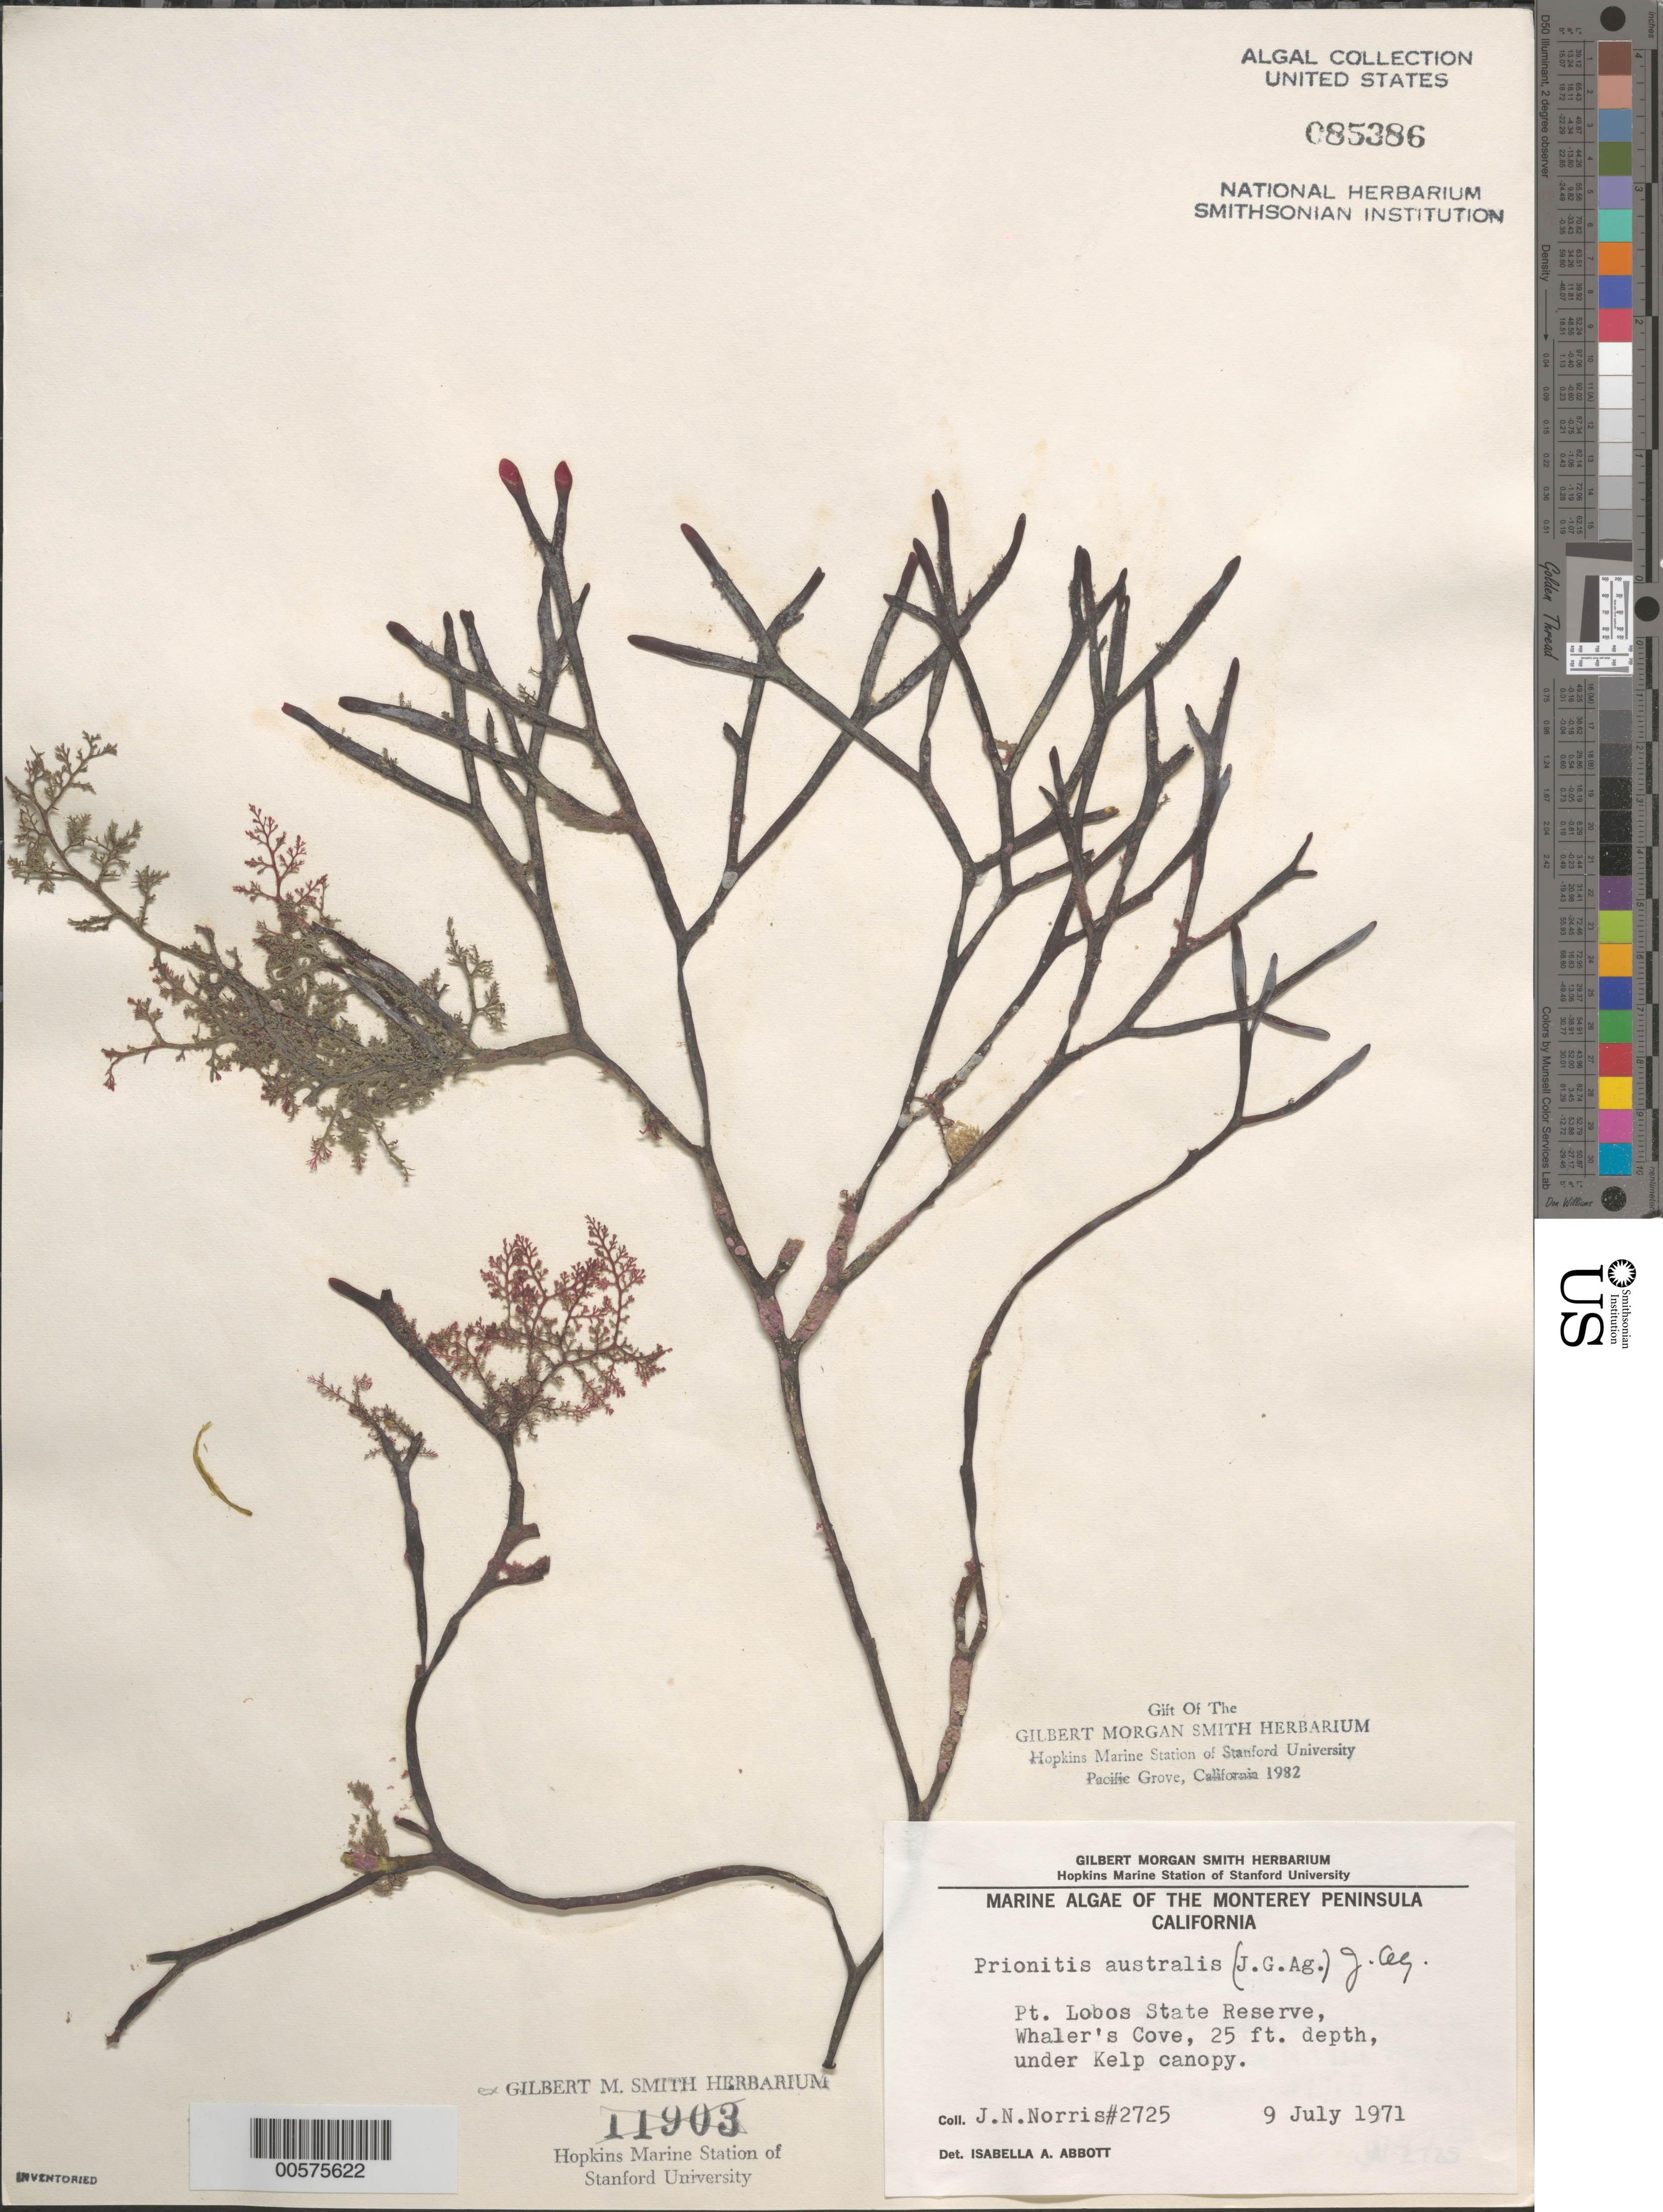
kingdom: Plantae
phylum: Rhodophyta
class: Florideophyceae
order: Cryptonemiales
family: Cryptonemiaceae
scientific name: Prionitis australis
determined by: Abbott, Isabella A.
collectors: J. N. Norris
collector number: JN-2725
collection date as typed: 09 Jul 1971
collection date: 1971-07-09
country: United States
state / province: California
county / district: Monterey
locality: Whaler's Cove, Point Lobos State Reserve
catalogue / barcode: US 85386